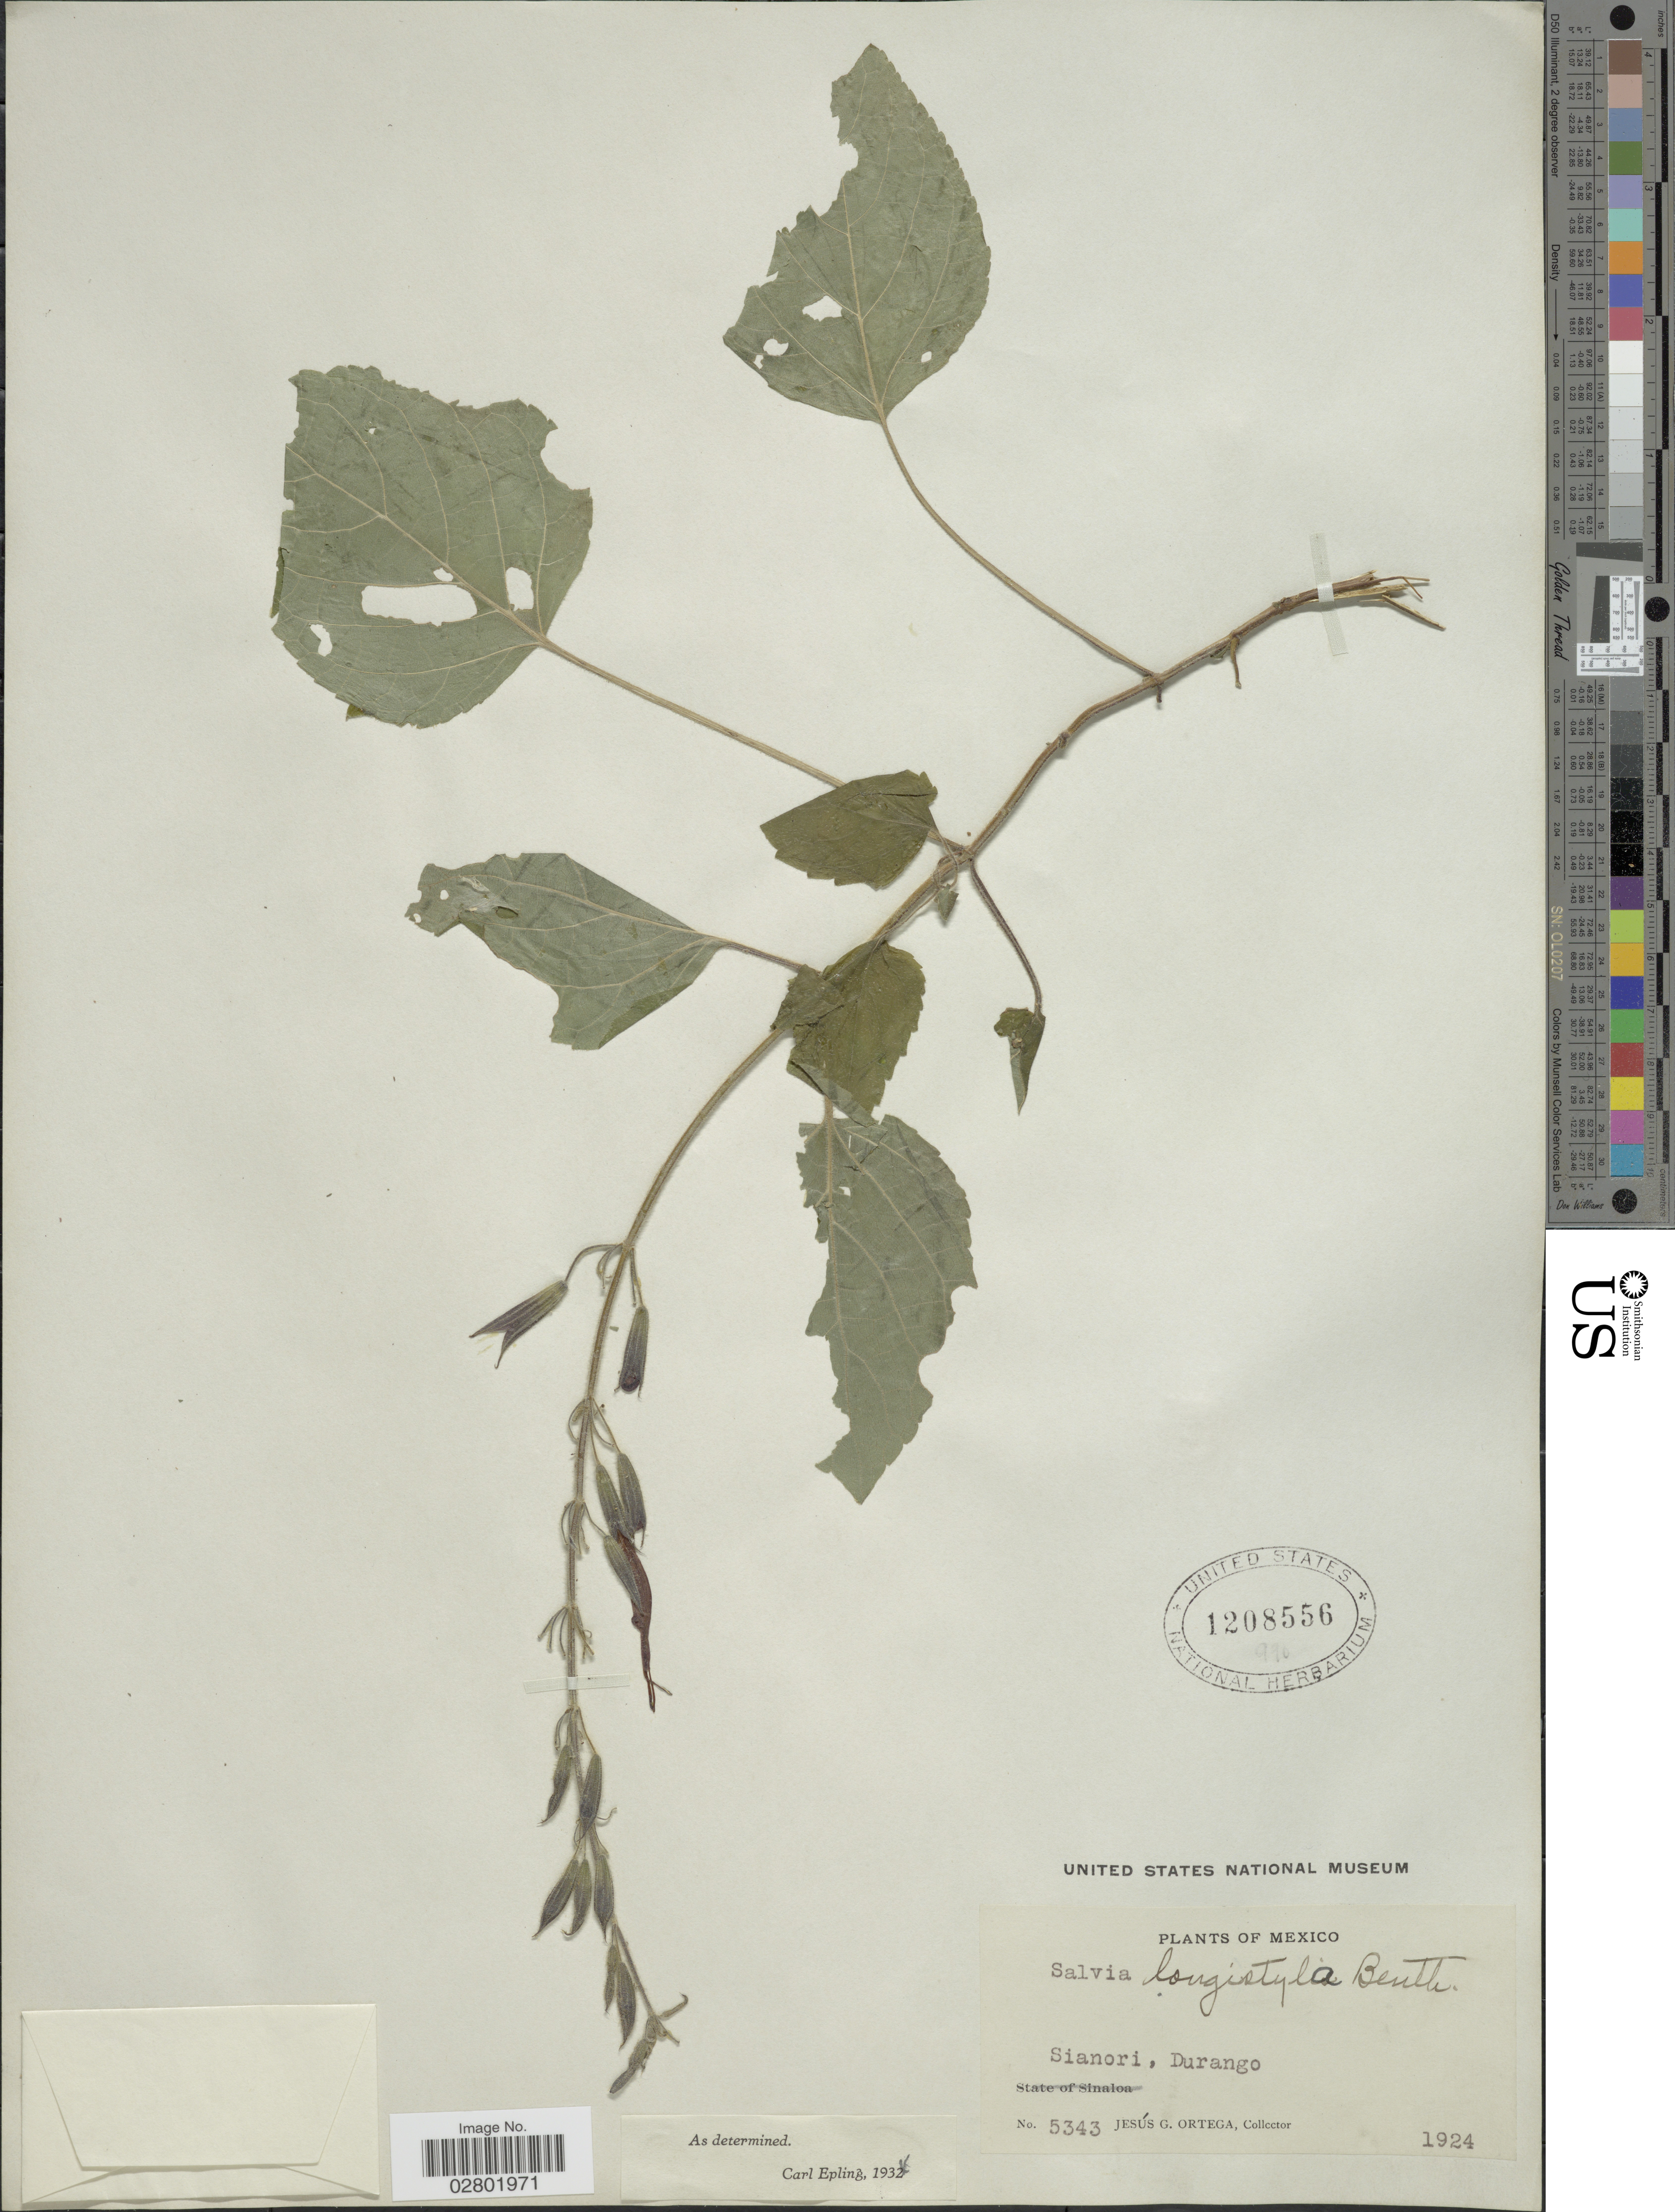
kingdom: Plantae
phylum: Tracheophyta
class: Magnoliopsida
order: Lamiales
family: Lamiaceae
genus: Salvia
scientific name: Salvia longistyla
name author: Benth.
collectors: J. Ortega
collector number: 5343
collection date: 1924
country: Mexico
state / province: Durango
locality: Sianori.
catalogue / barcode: US 1208556